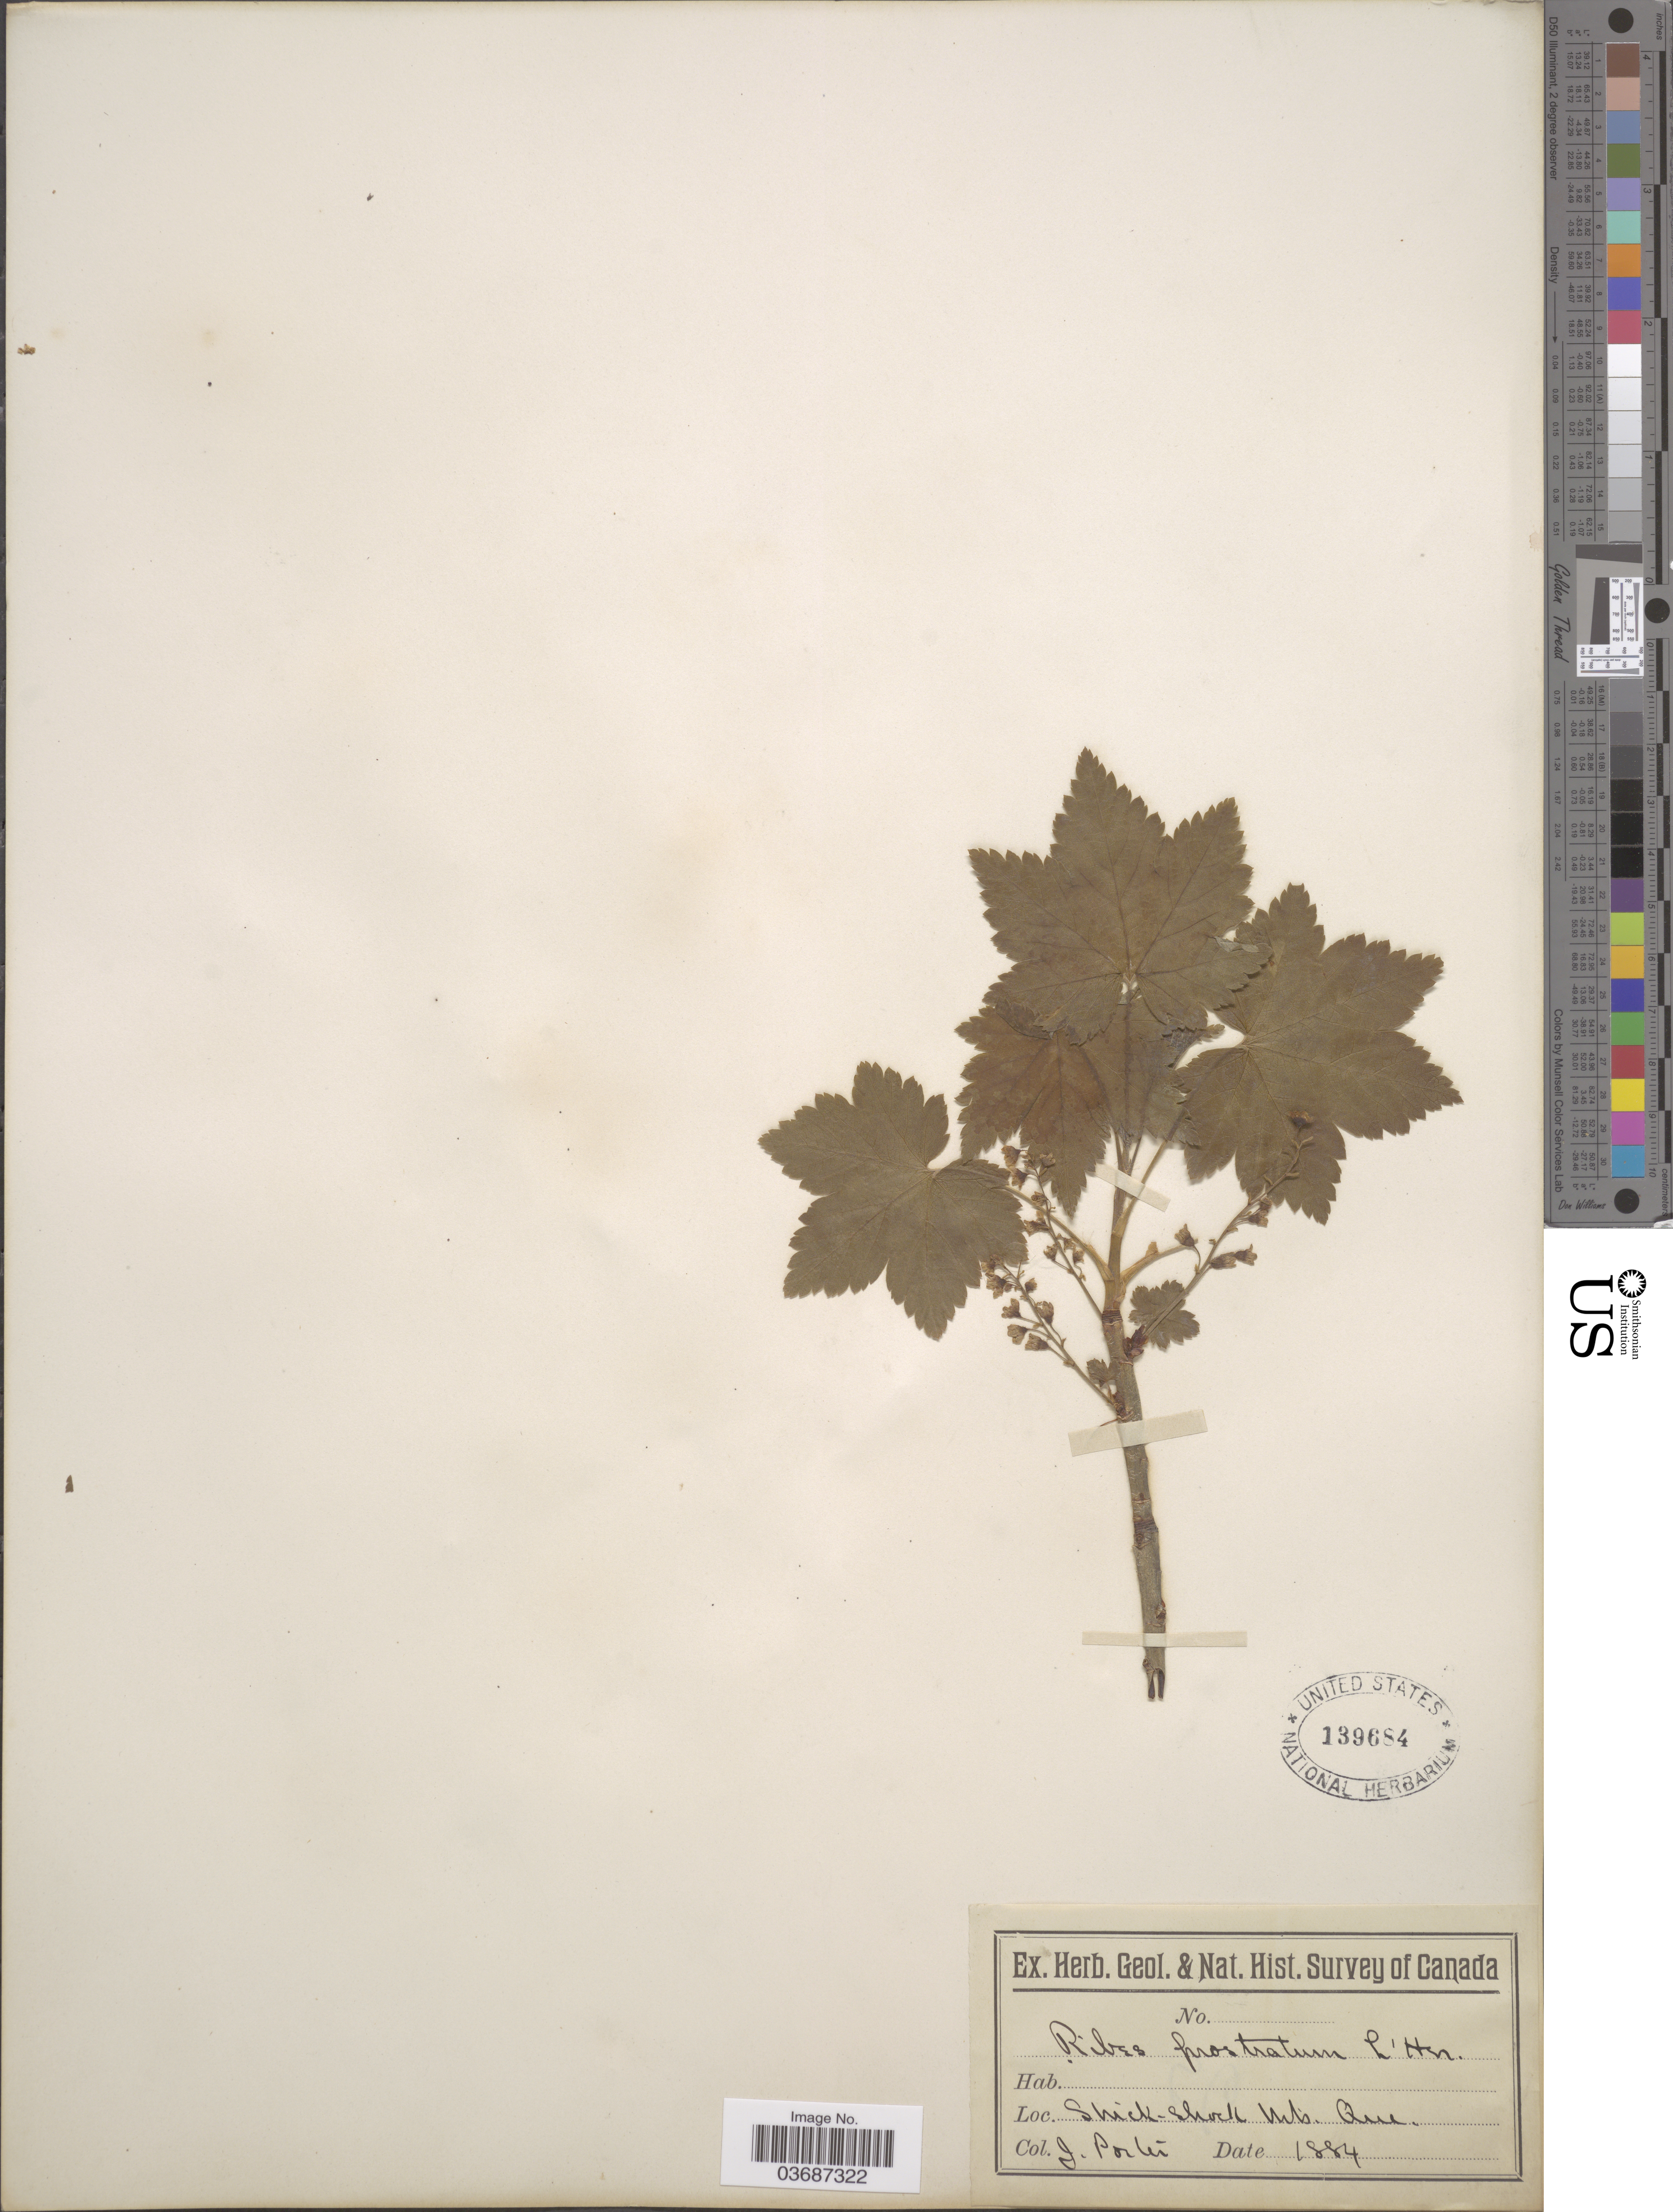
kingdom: Plantae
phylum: Tracheophyta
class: Magnoliopsida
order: Saxifragales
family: Grossulariaceae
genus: Ribes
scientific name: Ribes glandulosum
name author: Ruiz & Pav.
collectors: J. Porter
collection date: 1884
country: Canada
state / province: Quebec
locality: Geol. & Nat. Hist. Survey of Canada. Shick-Shock Mts.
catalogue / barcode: US 139684